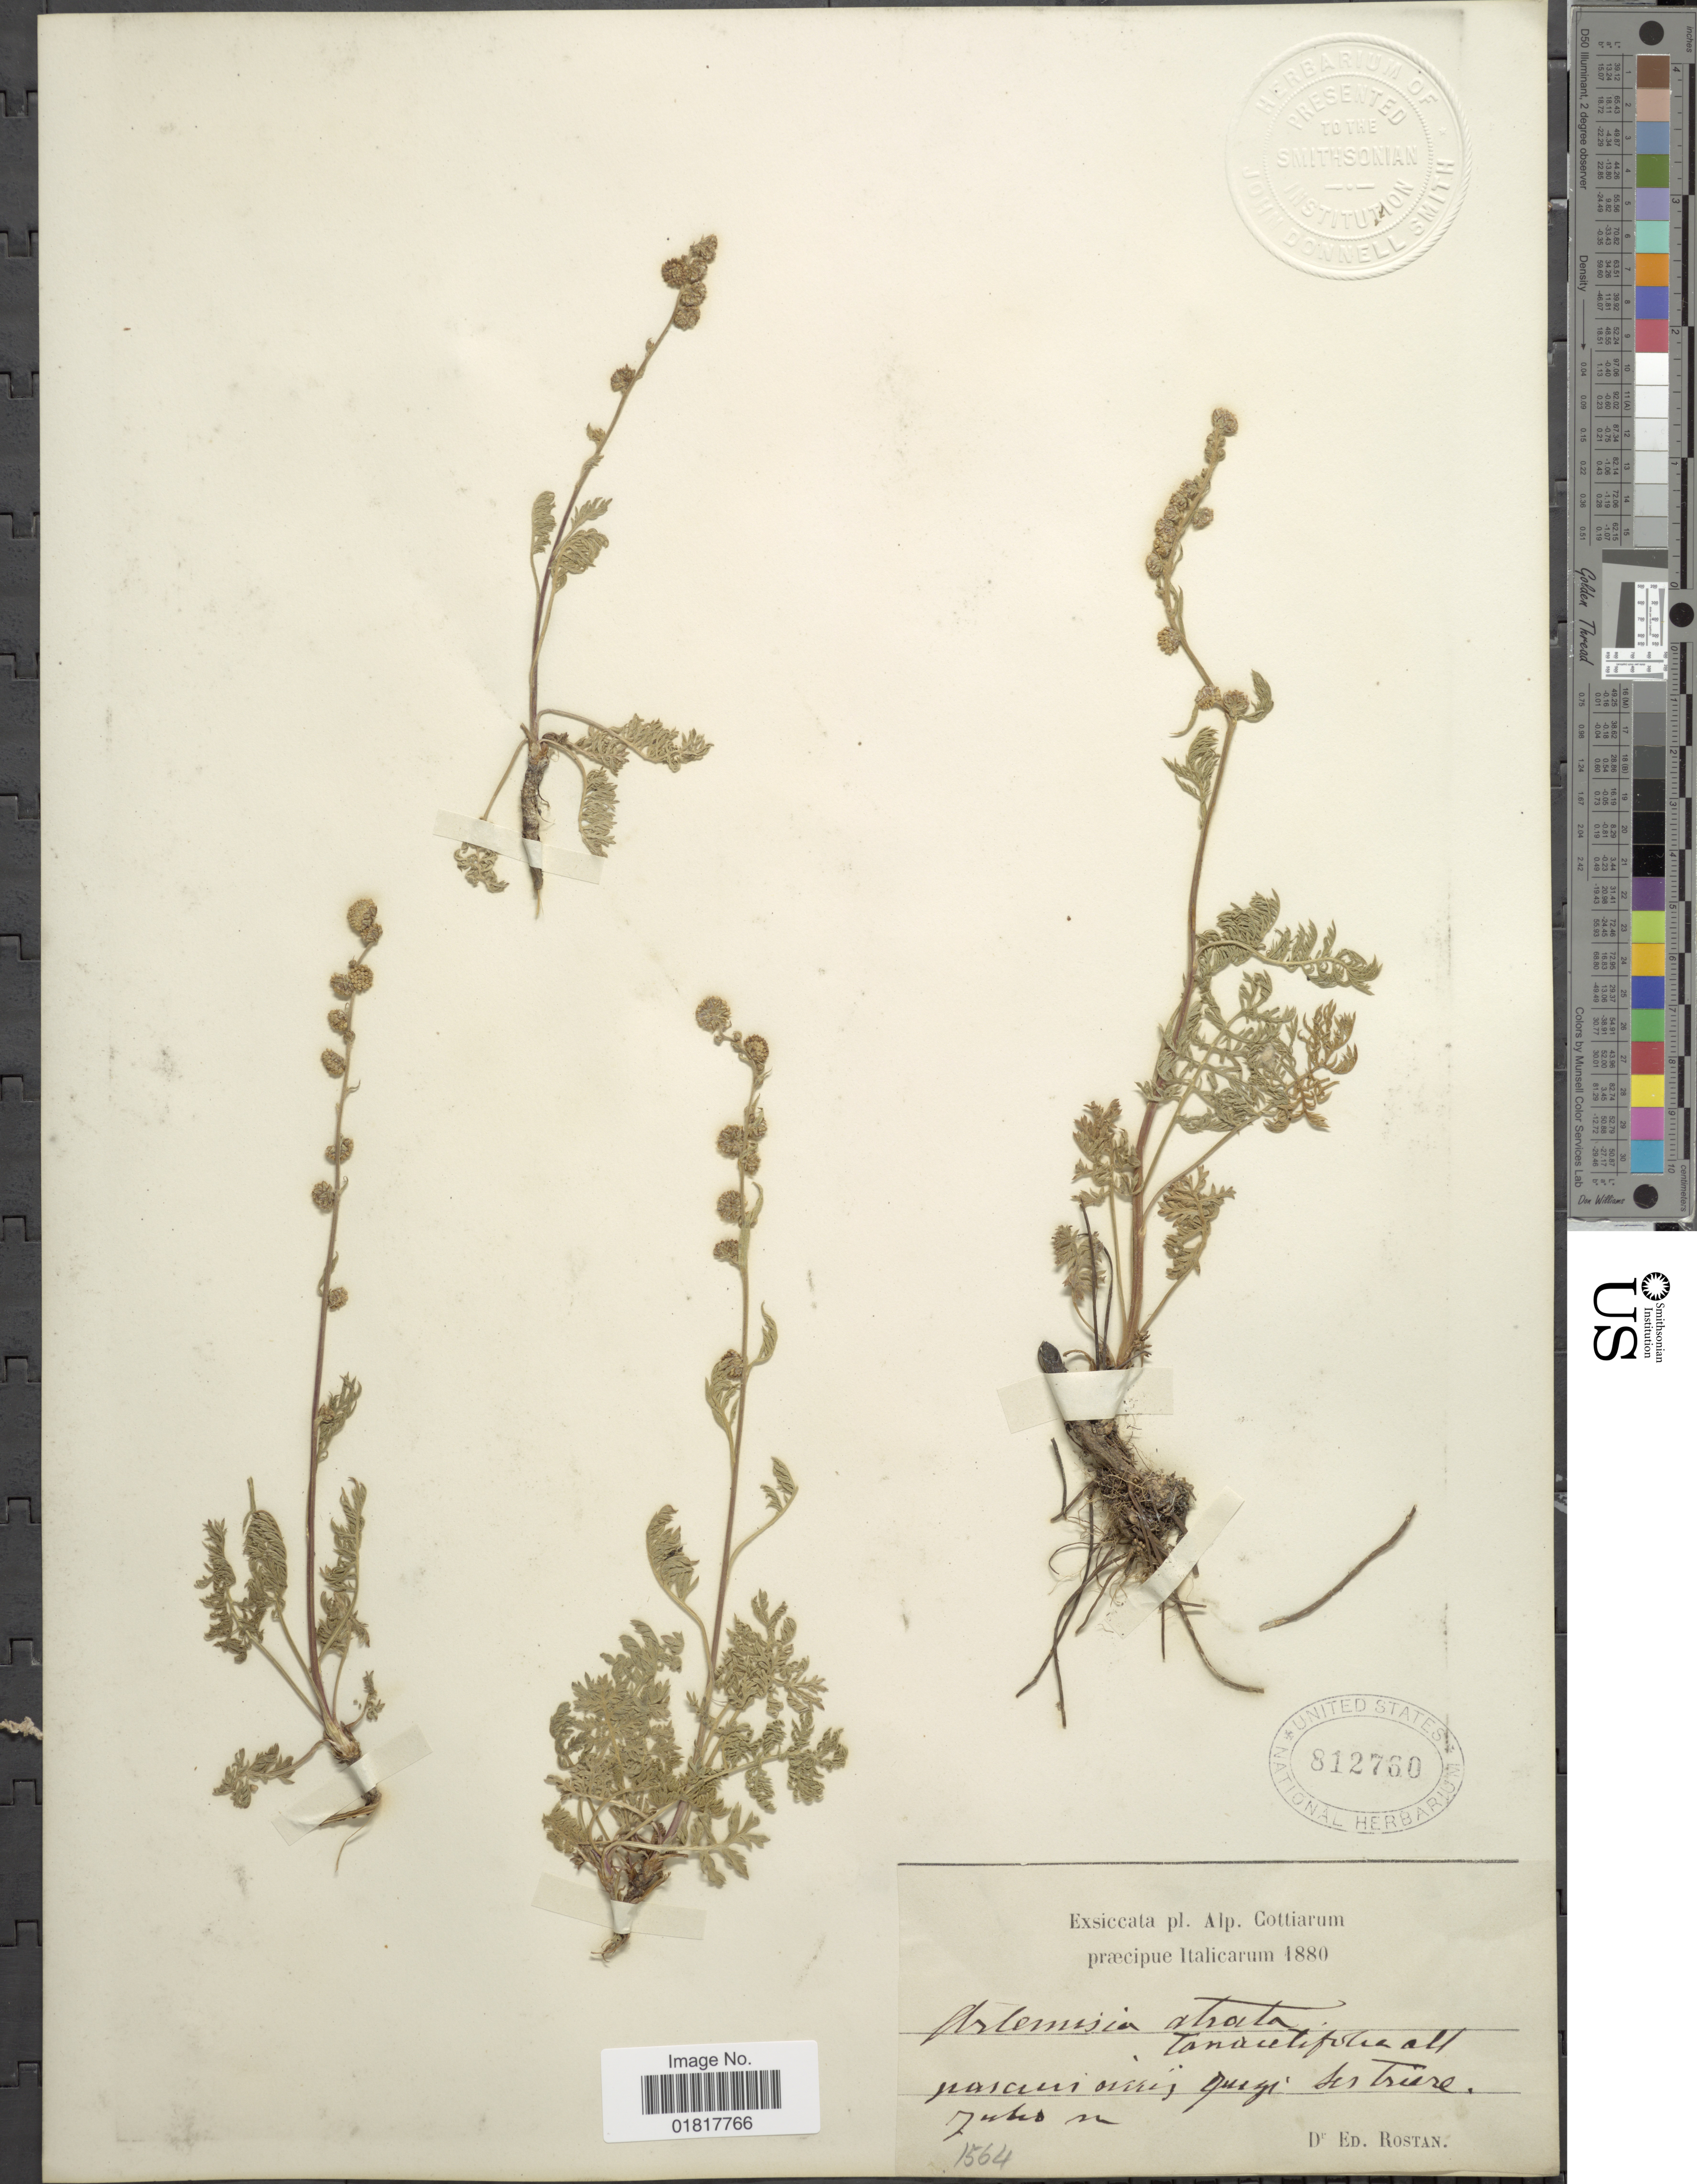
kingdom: Plantae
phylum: Tracheophyta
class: Magnoliopsida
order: Asterales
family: Asteraceae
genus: Artemisia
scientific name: Artemisia atrata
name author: Lam.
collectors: E. Rostan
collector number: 1564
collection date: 1880-07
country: Italy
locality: Pascuis [illegible text]; guigi ses Triere[interpreted]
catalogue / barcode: US 812760